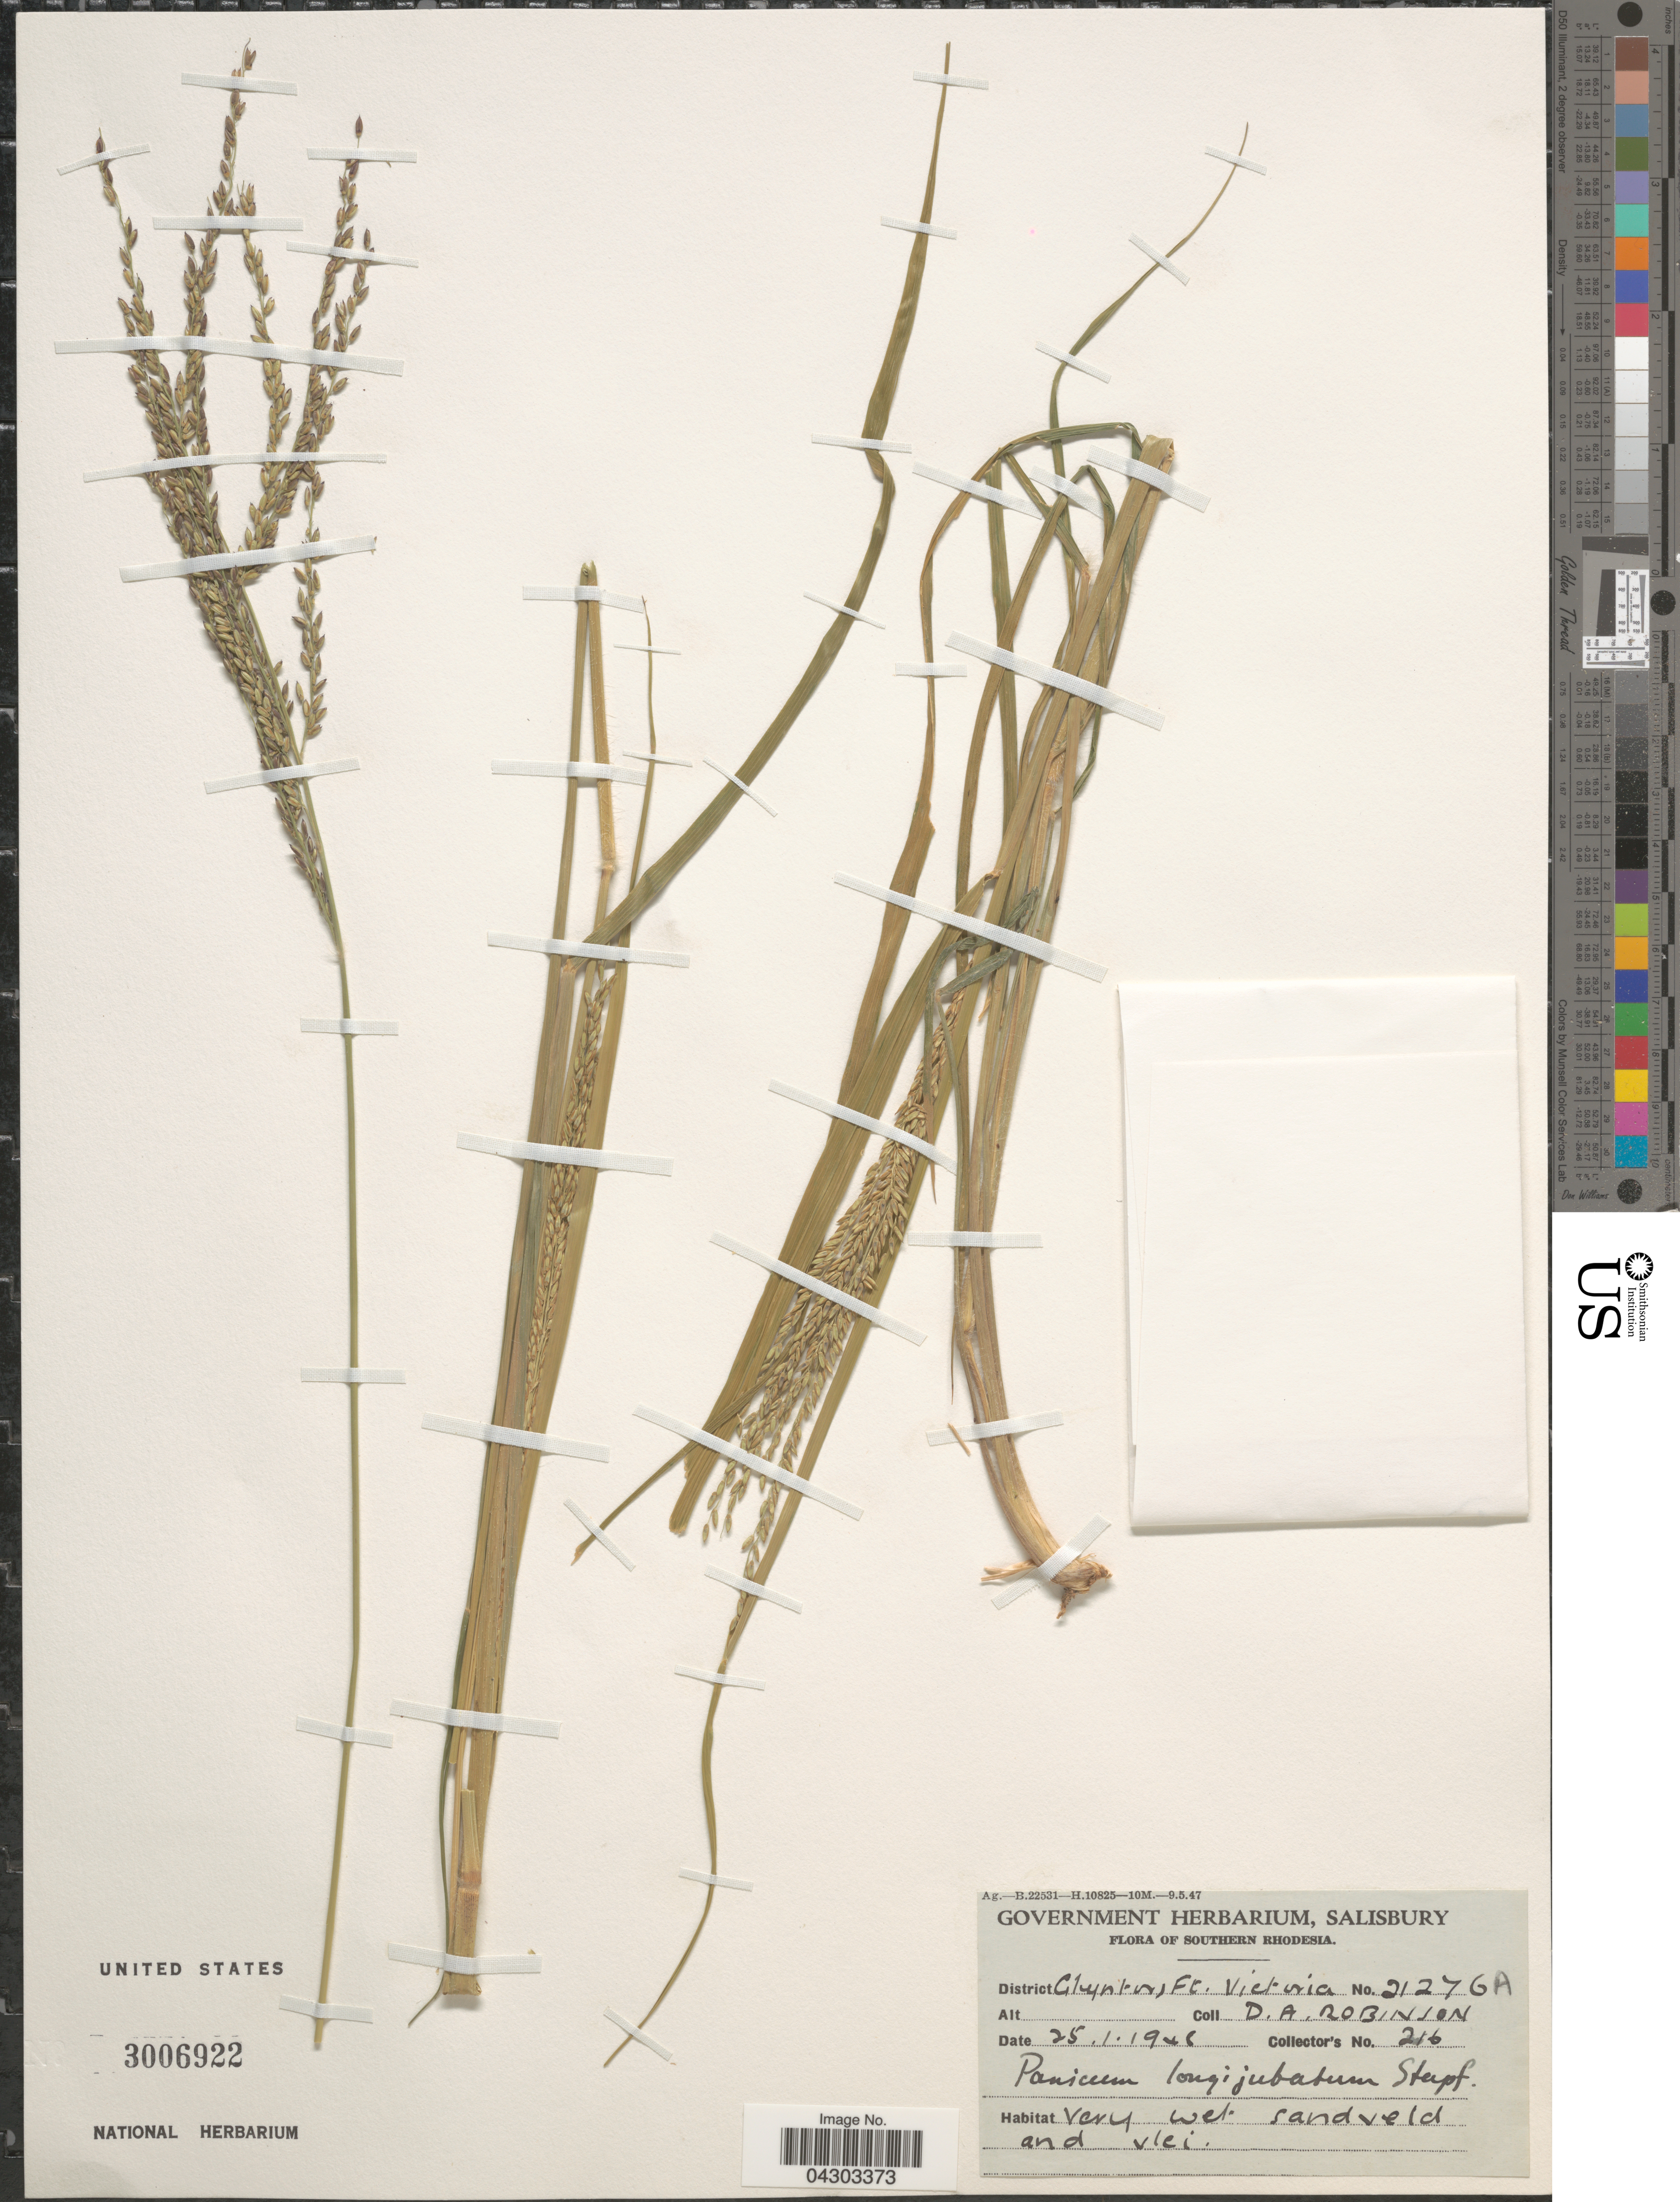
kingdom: Plantae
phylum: Tracheophyta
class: Liliopsida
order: Poales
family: Poaceae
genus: Panicum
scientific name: Panicum antidotale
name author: Retz.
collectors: D. Robinson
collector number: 216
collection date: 1948-01-25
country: Zimbabwe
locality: Southern Rhodesia. District Glyntor, Ft. Victoria.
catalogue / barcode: US 3006922